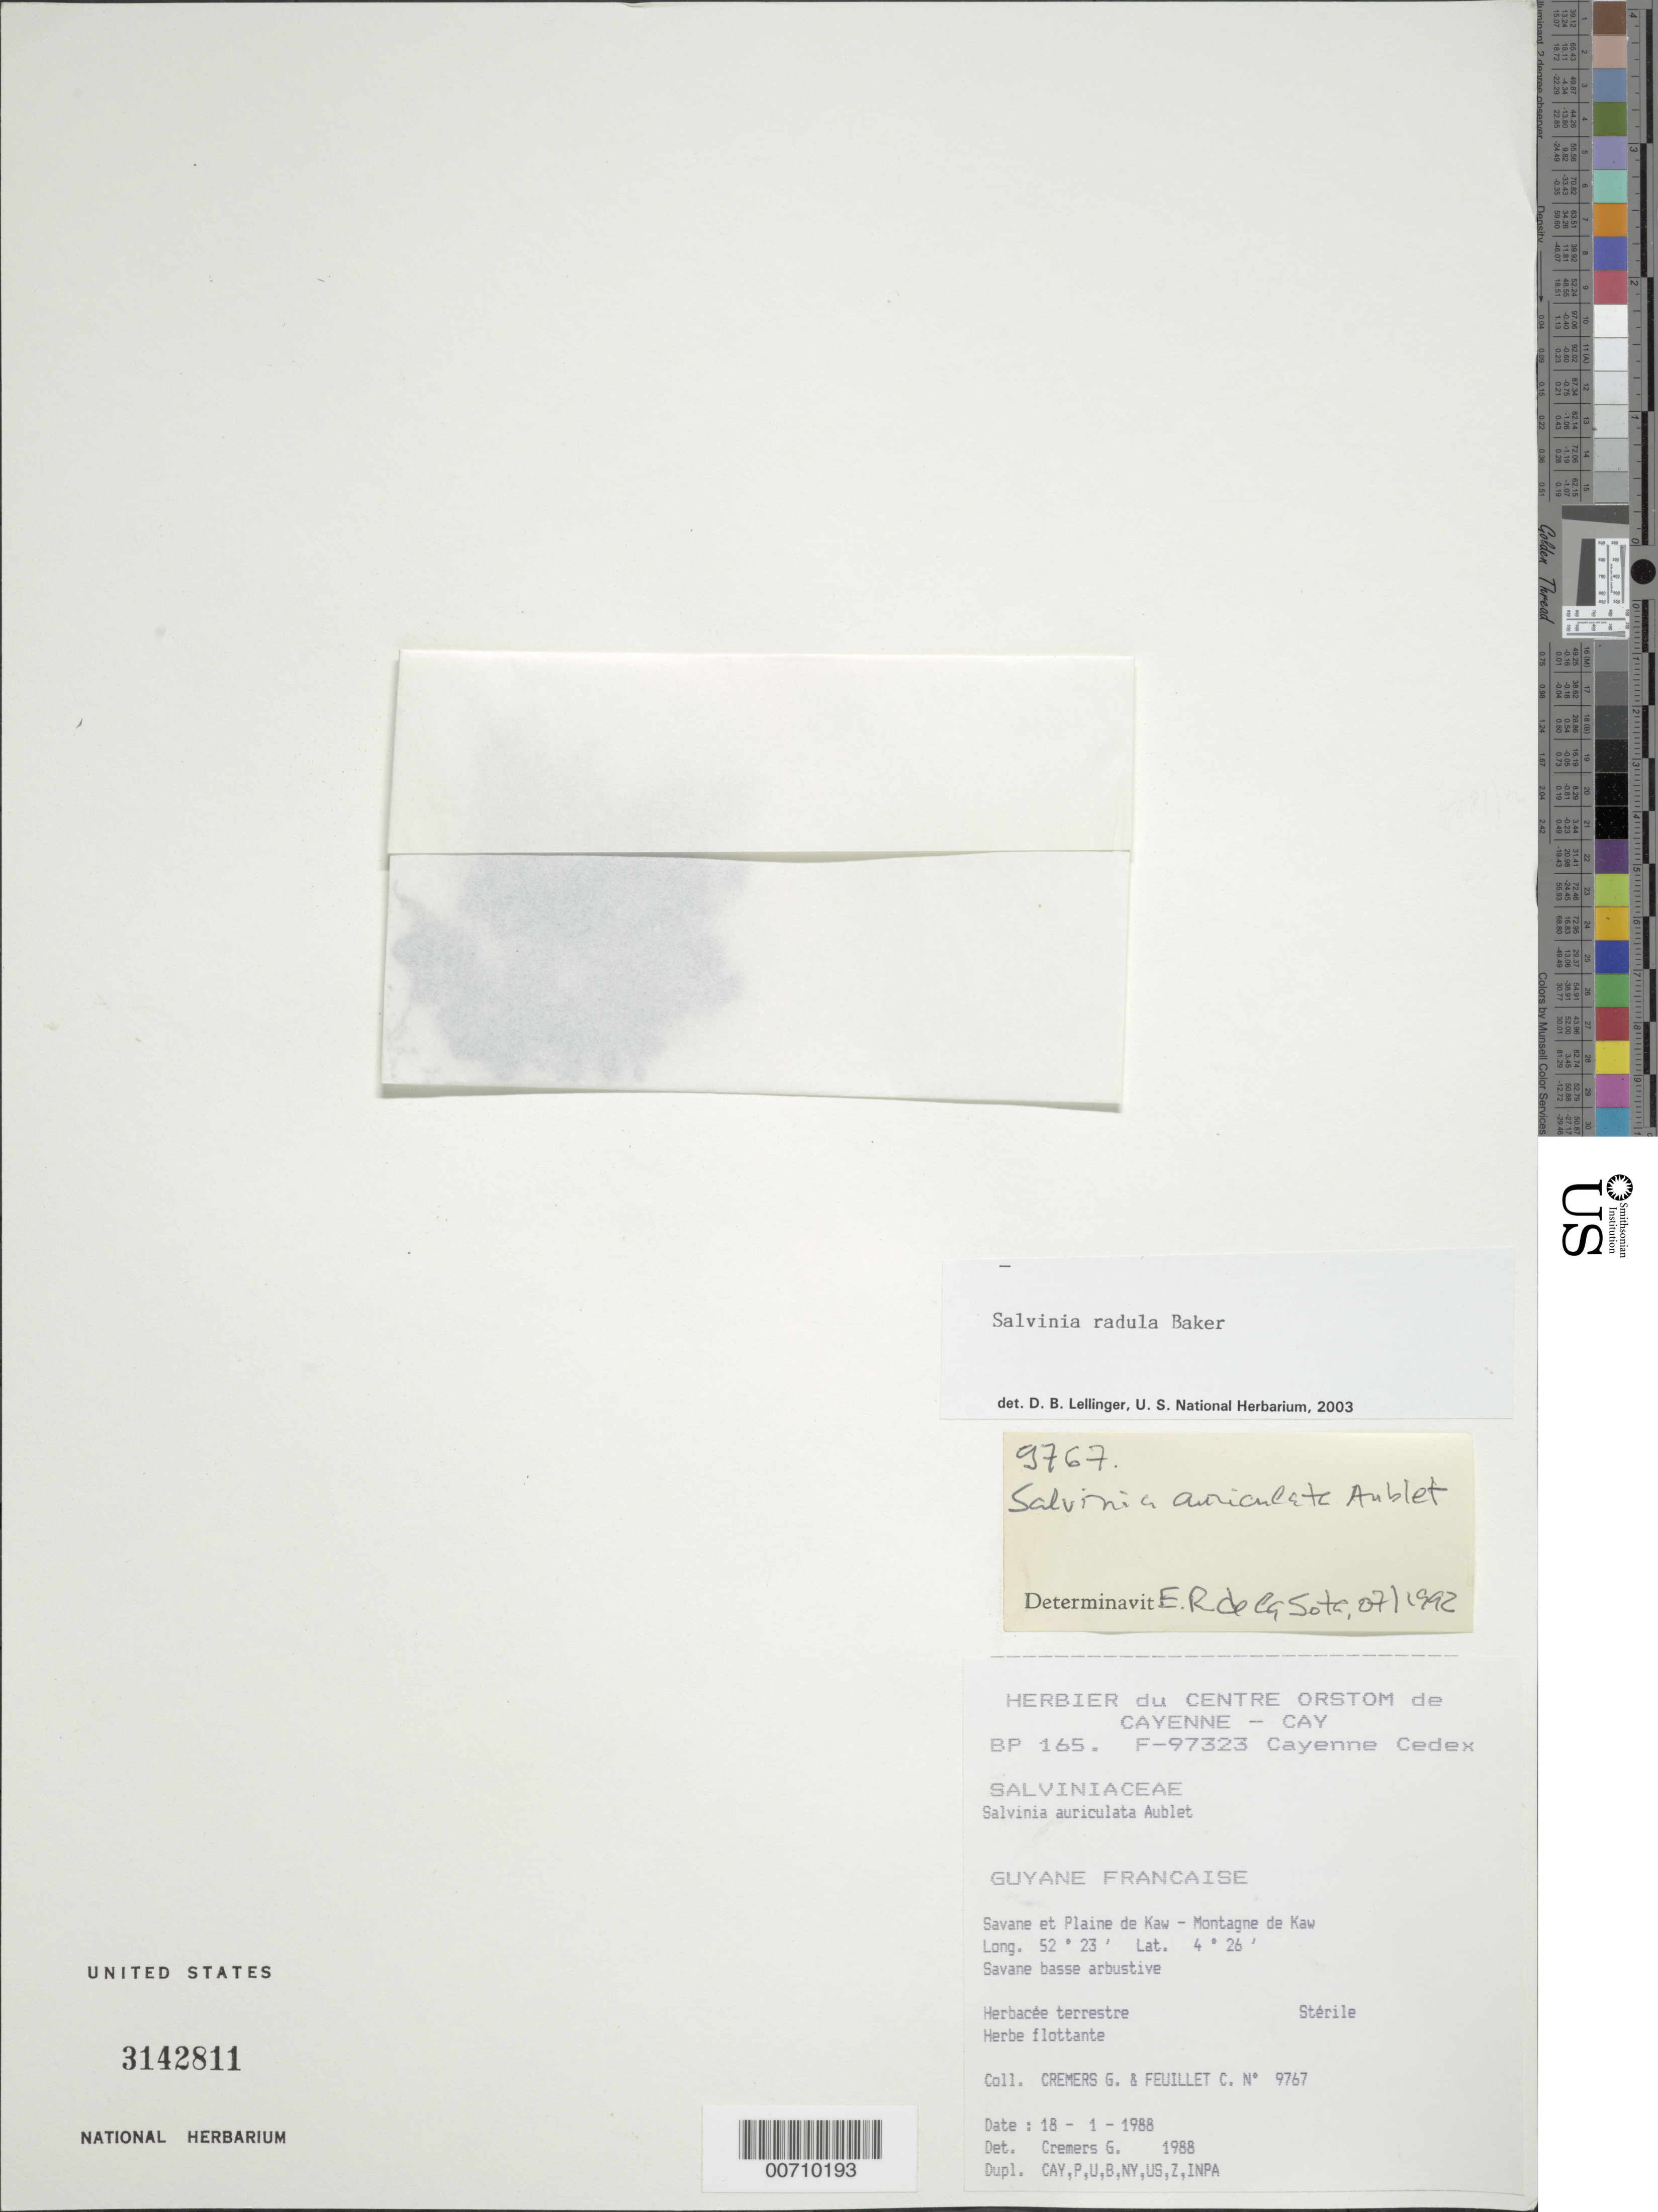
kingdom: Plantae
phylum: Tracheophyta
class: Polypodiopsida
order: Salviniales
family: Salviniaceae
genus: Salvinia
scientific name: Salvinia radula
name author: Baker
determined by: Lellinger, David B., (BOT), Smithsonian Institution - National Museum of Natural History (UNITED STATES)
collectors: G. Cremers & C. Feuillet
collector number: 9767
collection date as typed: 18-Jan-88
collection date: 1988-01-18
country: French Guiana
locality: Montagne de Kaw, Savane et Plaine de Kaw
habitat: Low shrubby savanna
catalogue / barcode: US 3142811